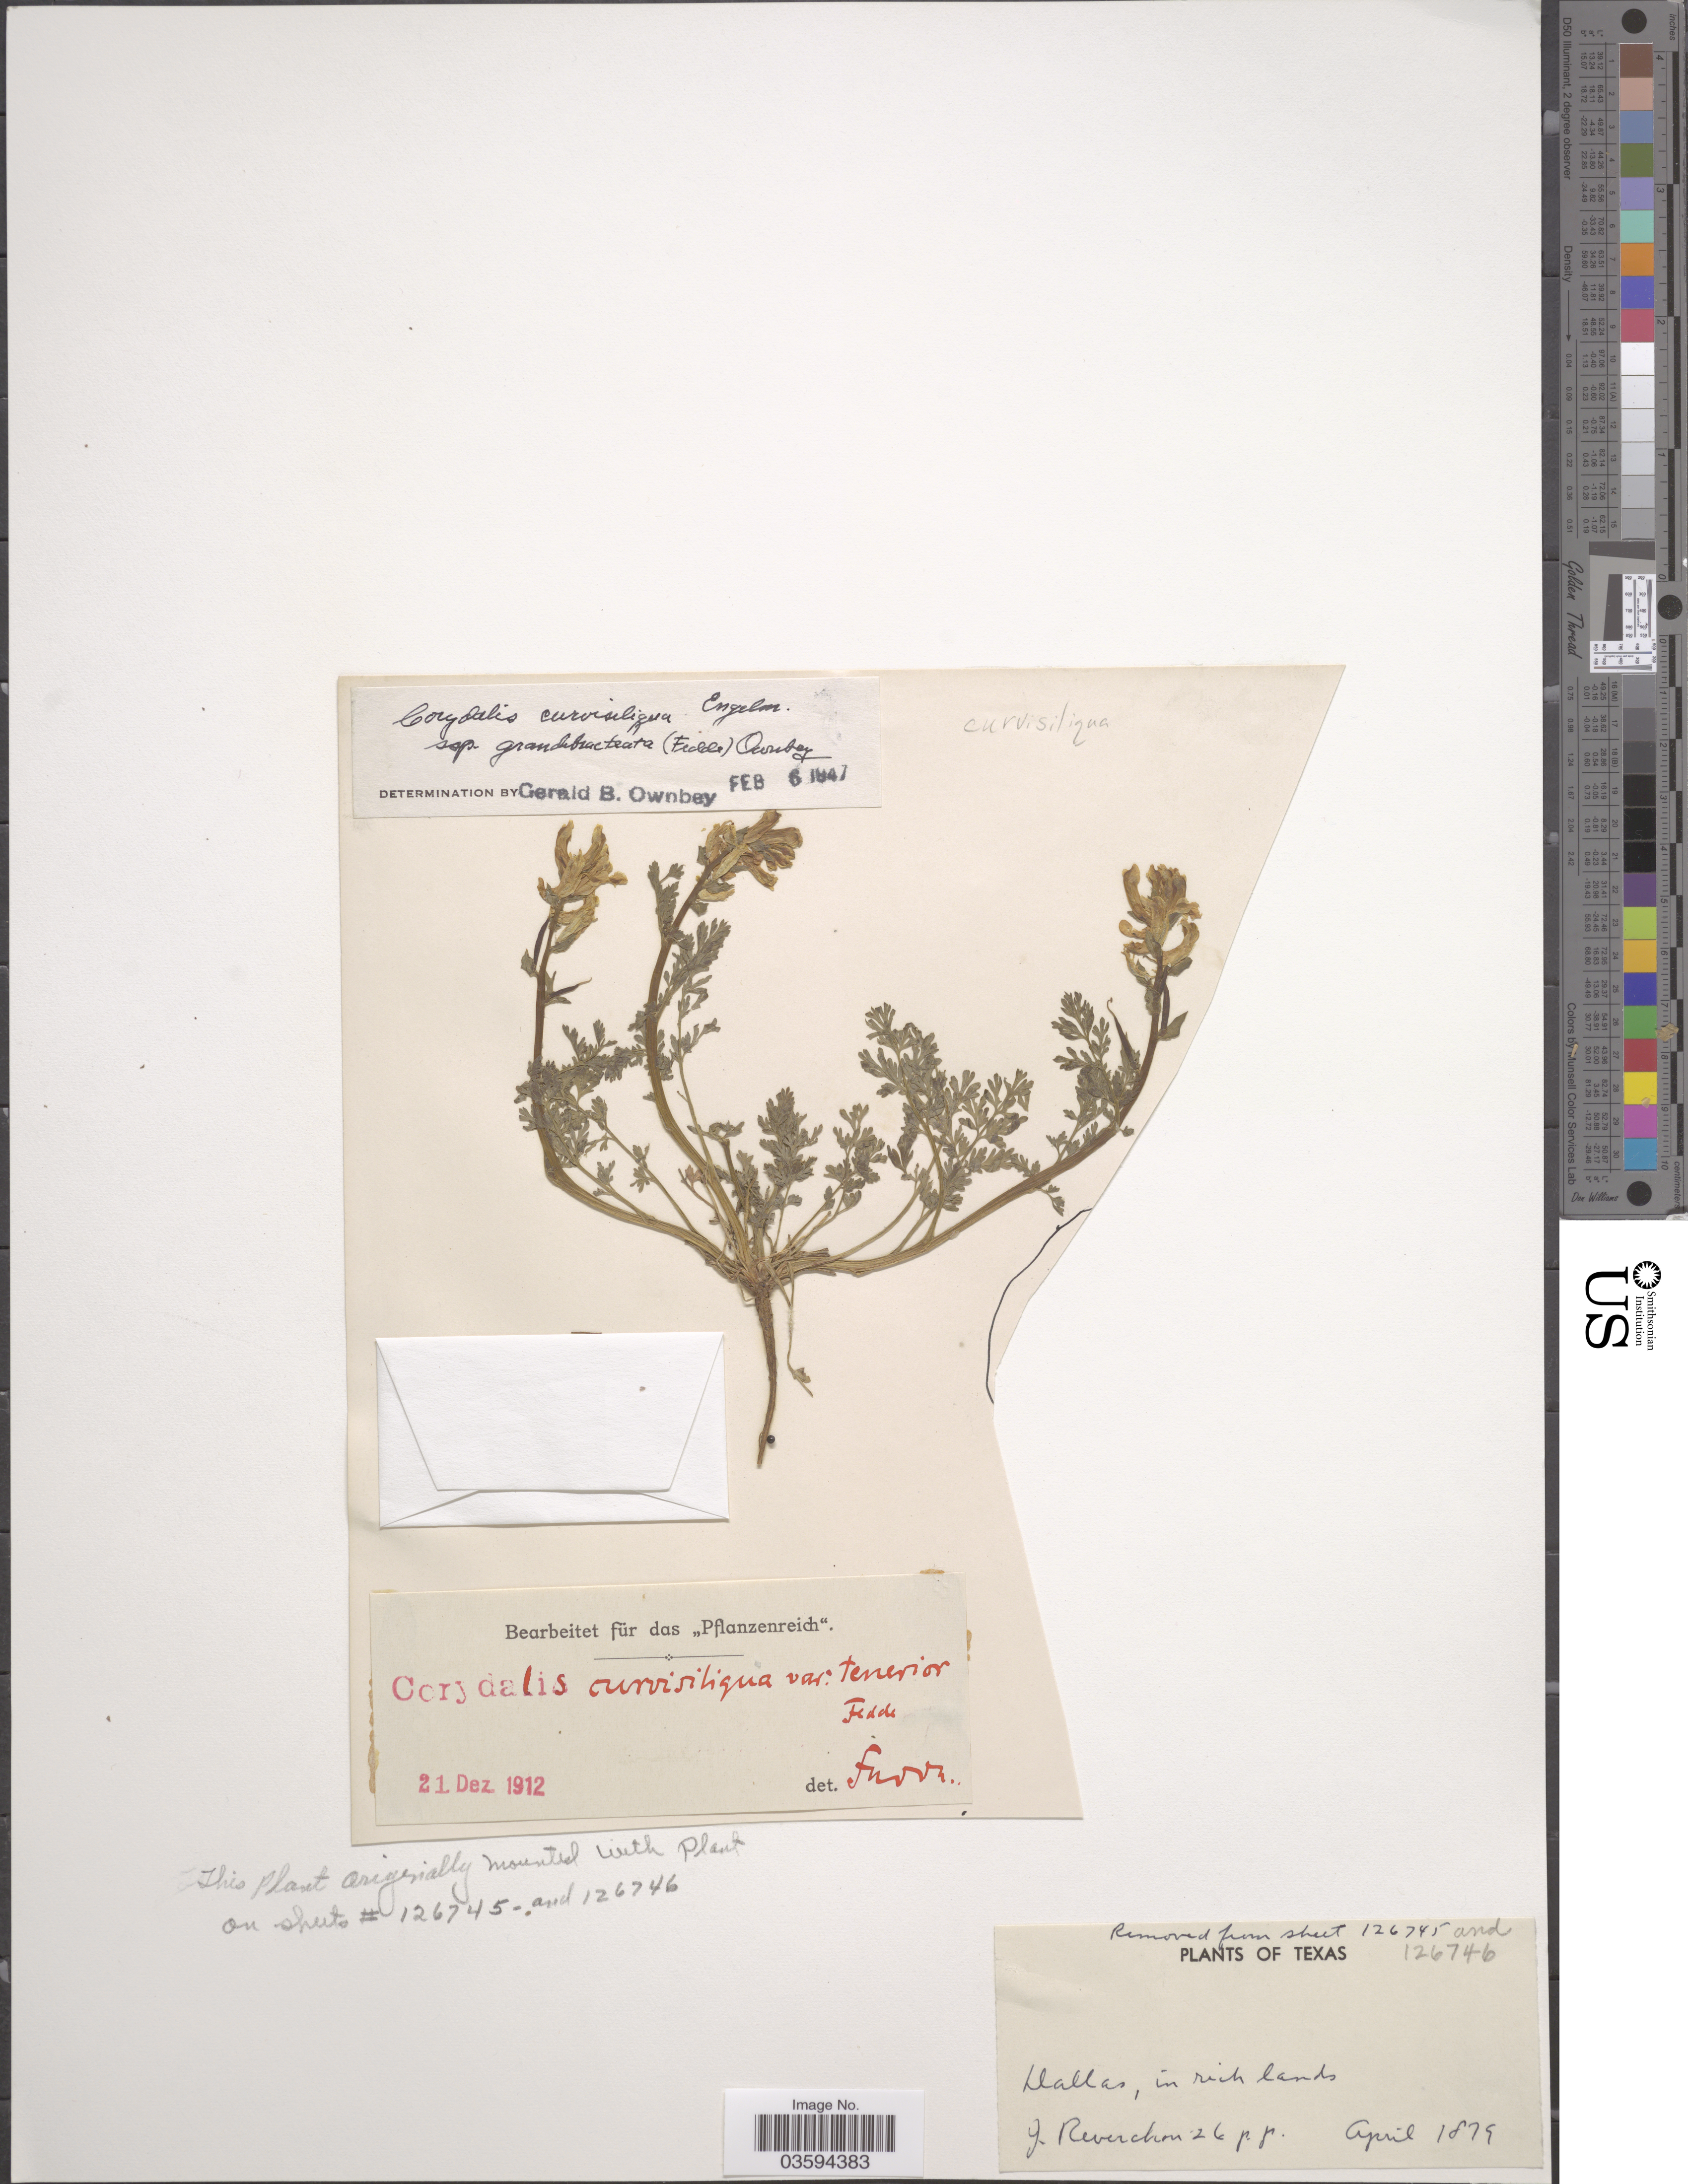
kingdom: Plantae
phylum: Tracheophyta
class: Magnoliopsida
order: Ranunculales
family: Papaveraceae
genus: Corydalis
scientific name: Corydalis curvisiliqua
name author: (A. Gray) Engelm. ex A. Gray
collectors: J. Reverchon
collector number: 26pp*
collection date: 1879-04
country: United States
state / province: Texas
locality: Dallas, in rich lands.